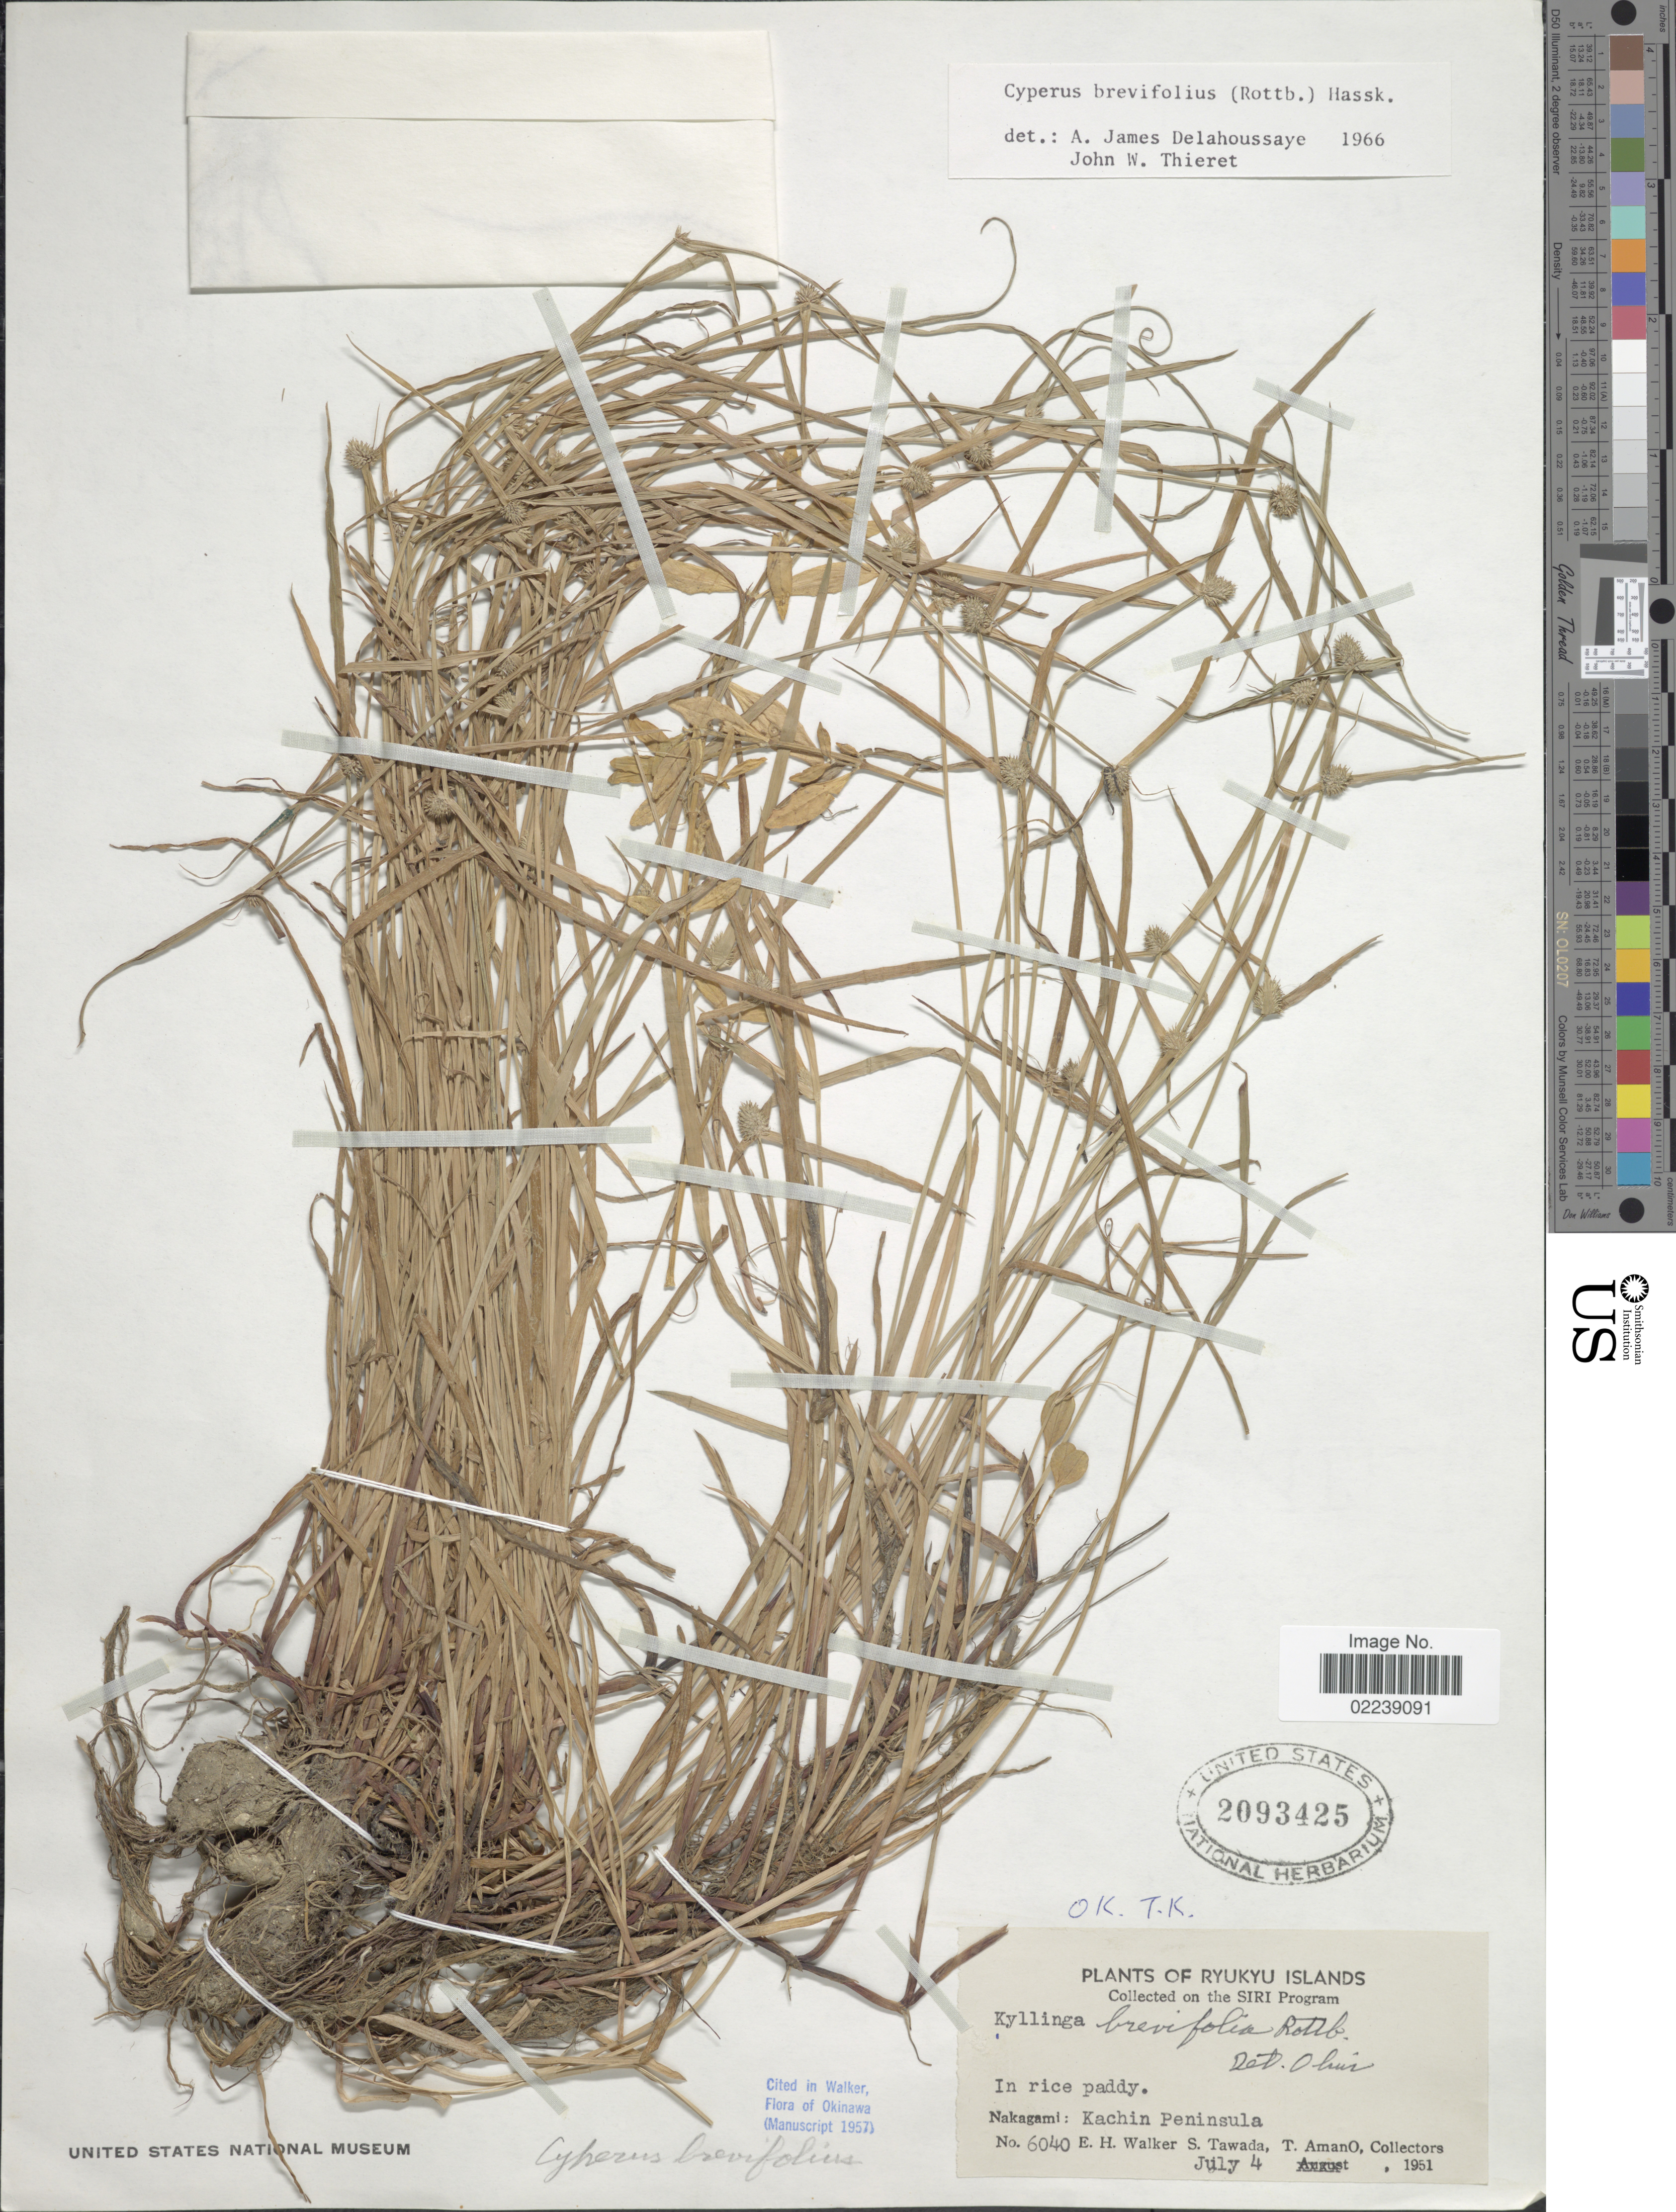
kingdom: Plantae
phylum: Tracheophyta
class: Liliopsida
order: Poales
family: Cyperaceae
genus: Cyperus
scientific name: Cyperus brevifolius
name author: (Rottb.) Hassk.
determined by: Strong, M. T., (US), Smithsonian Institution - National Museum of Natural History (UNITED STATES)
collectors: E. H. Walker, S. Tawada & T. Amano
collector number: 6040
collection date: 1951-07-04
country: Japan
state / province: Okinawa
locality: Ryukyu Islands, Nakagami, Kachin Peninsula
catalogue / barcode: US 2093425